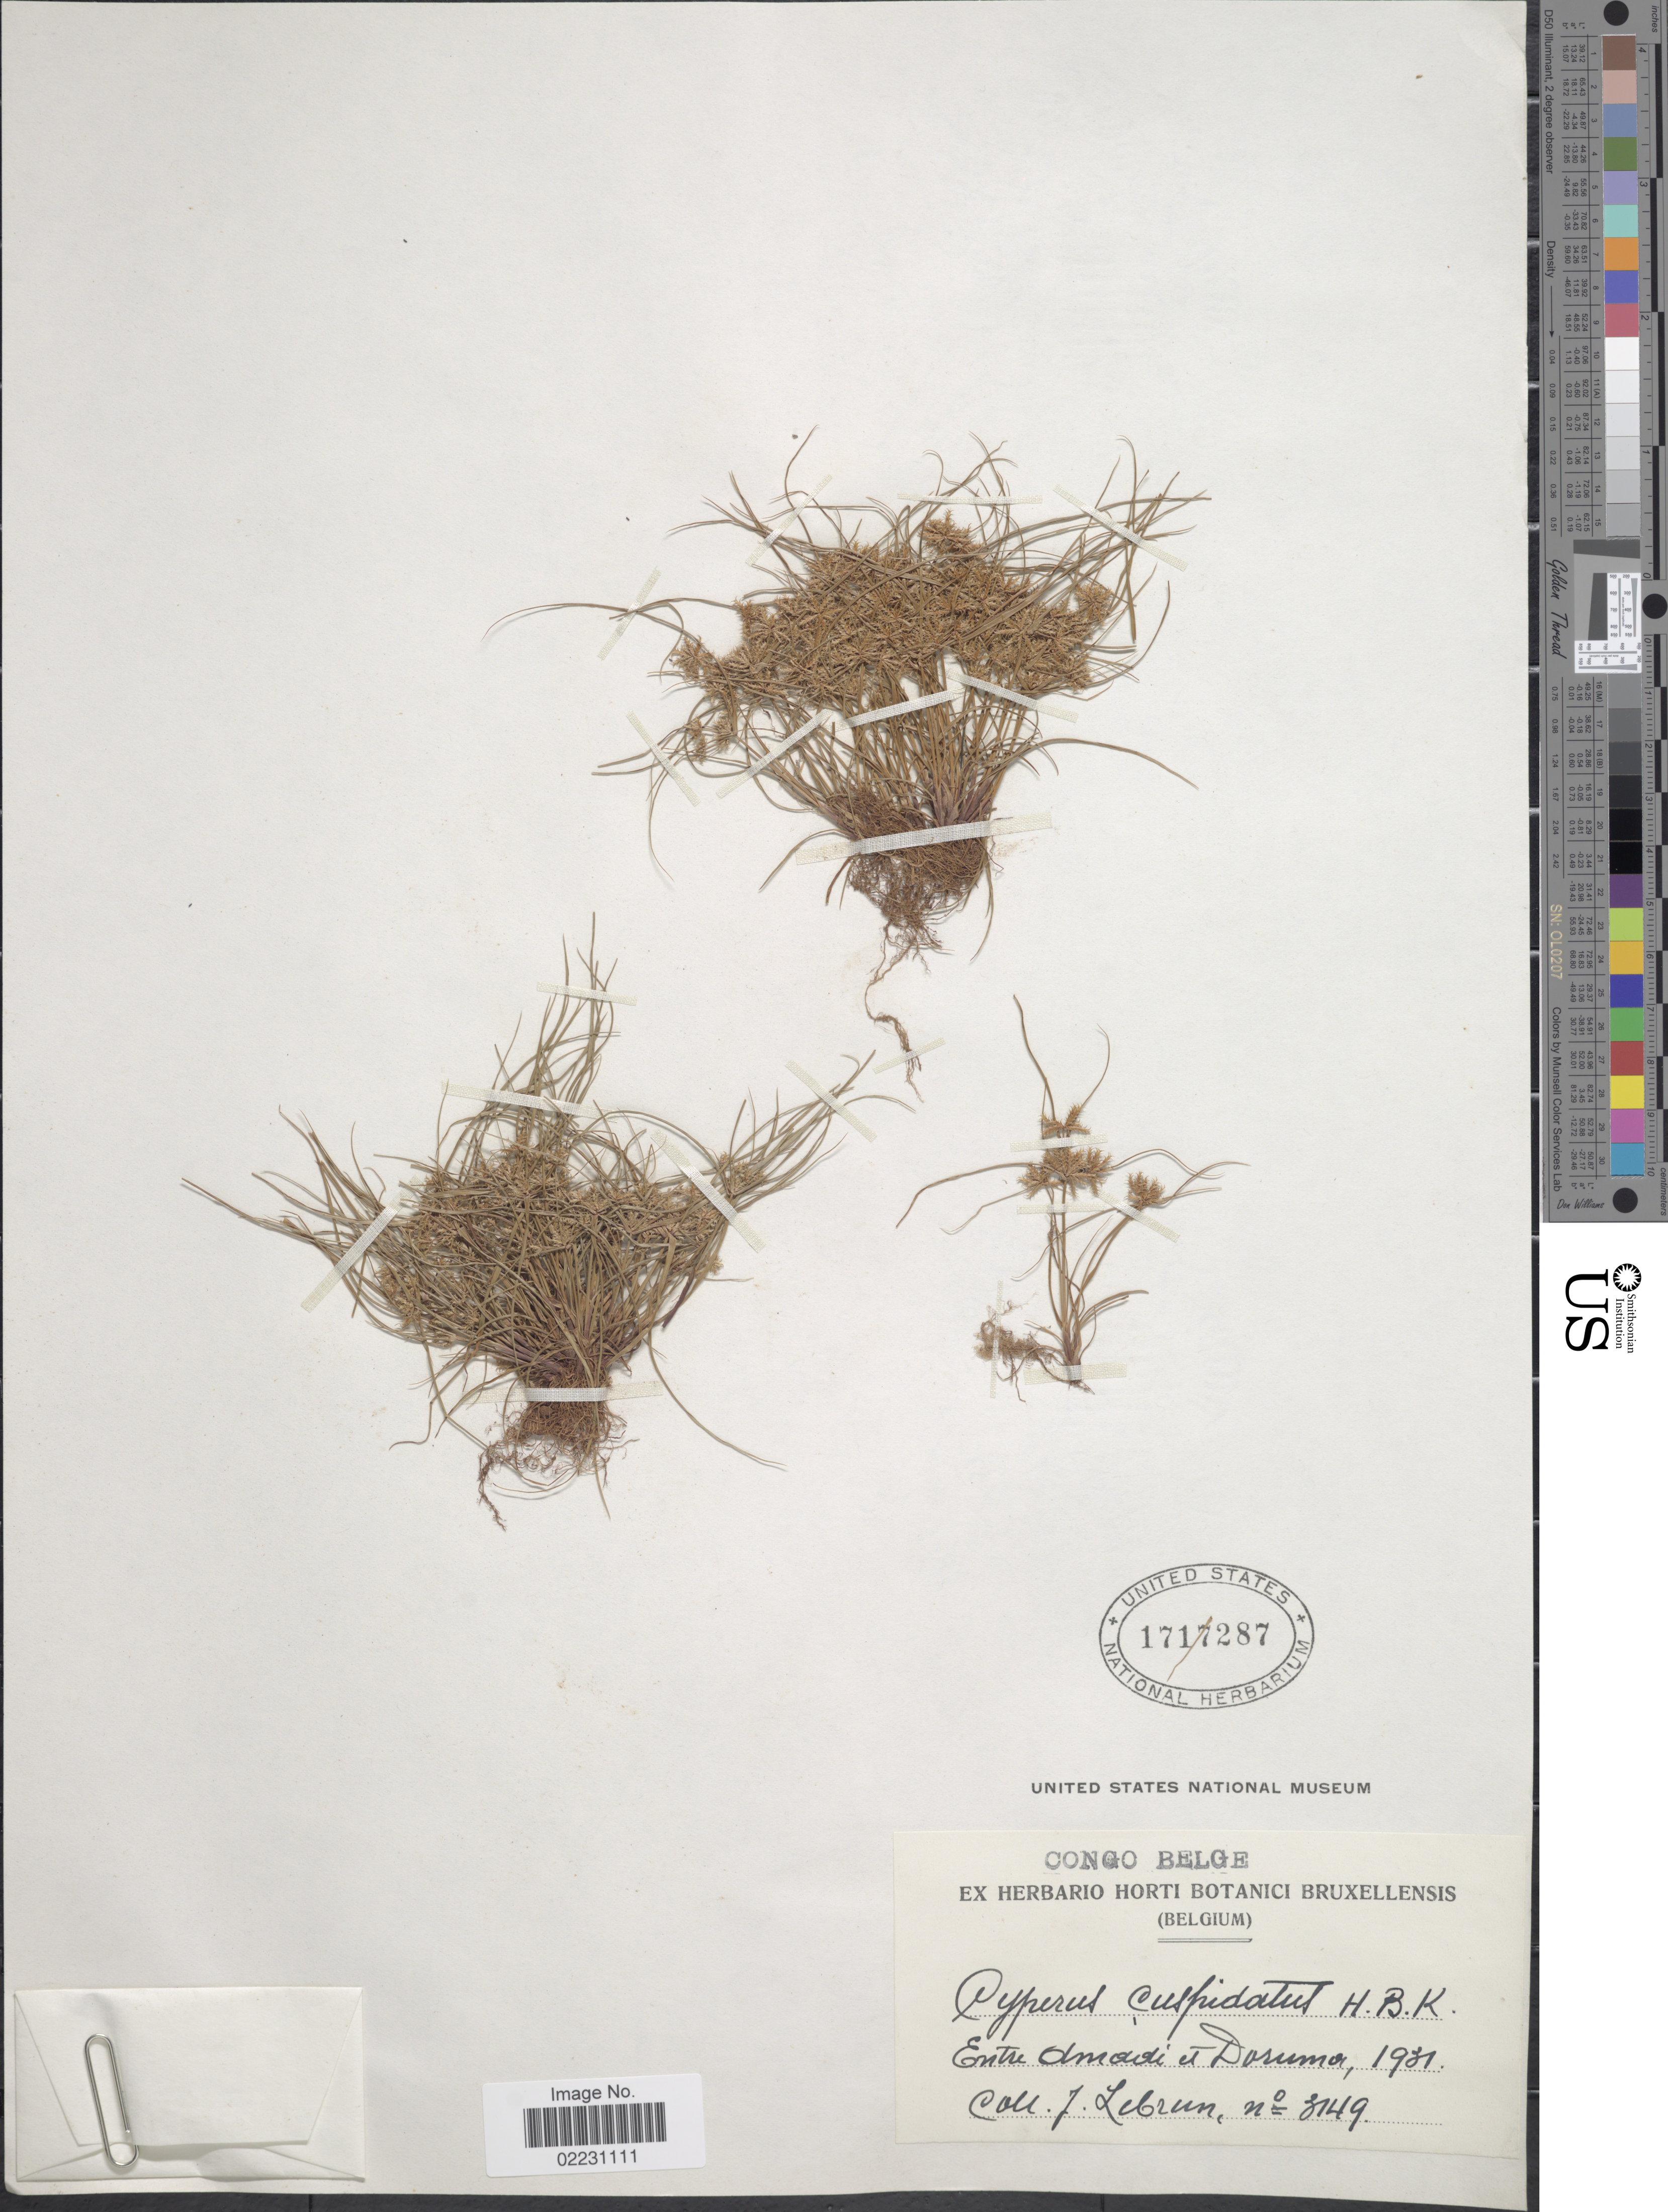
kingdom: Plantae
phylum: Tracheophyta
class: Liliopsida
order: Poales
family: Cyperaceae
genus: Cyperus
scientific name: Cyperus cuspidatus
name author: Kunth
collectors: J. A. Lebrun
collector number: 3149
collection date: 1931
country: Congo, Democratic Republic of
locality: Congo Belge. Entre Amadi et Doruma.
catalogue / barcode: US 1717287